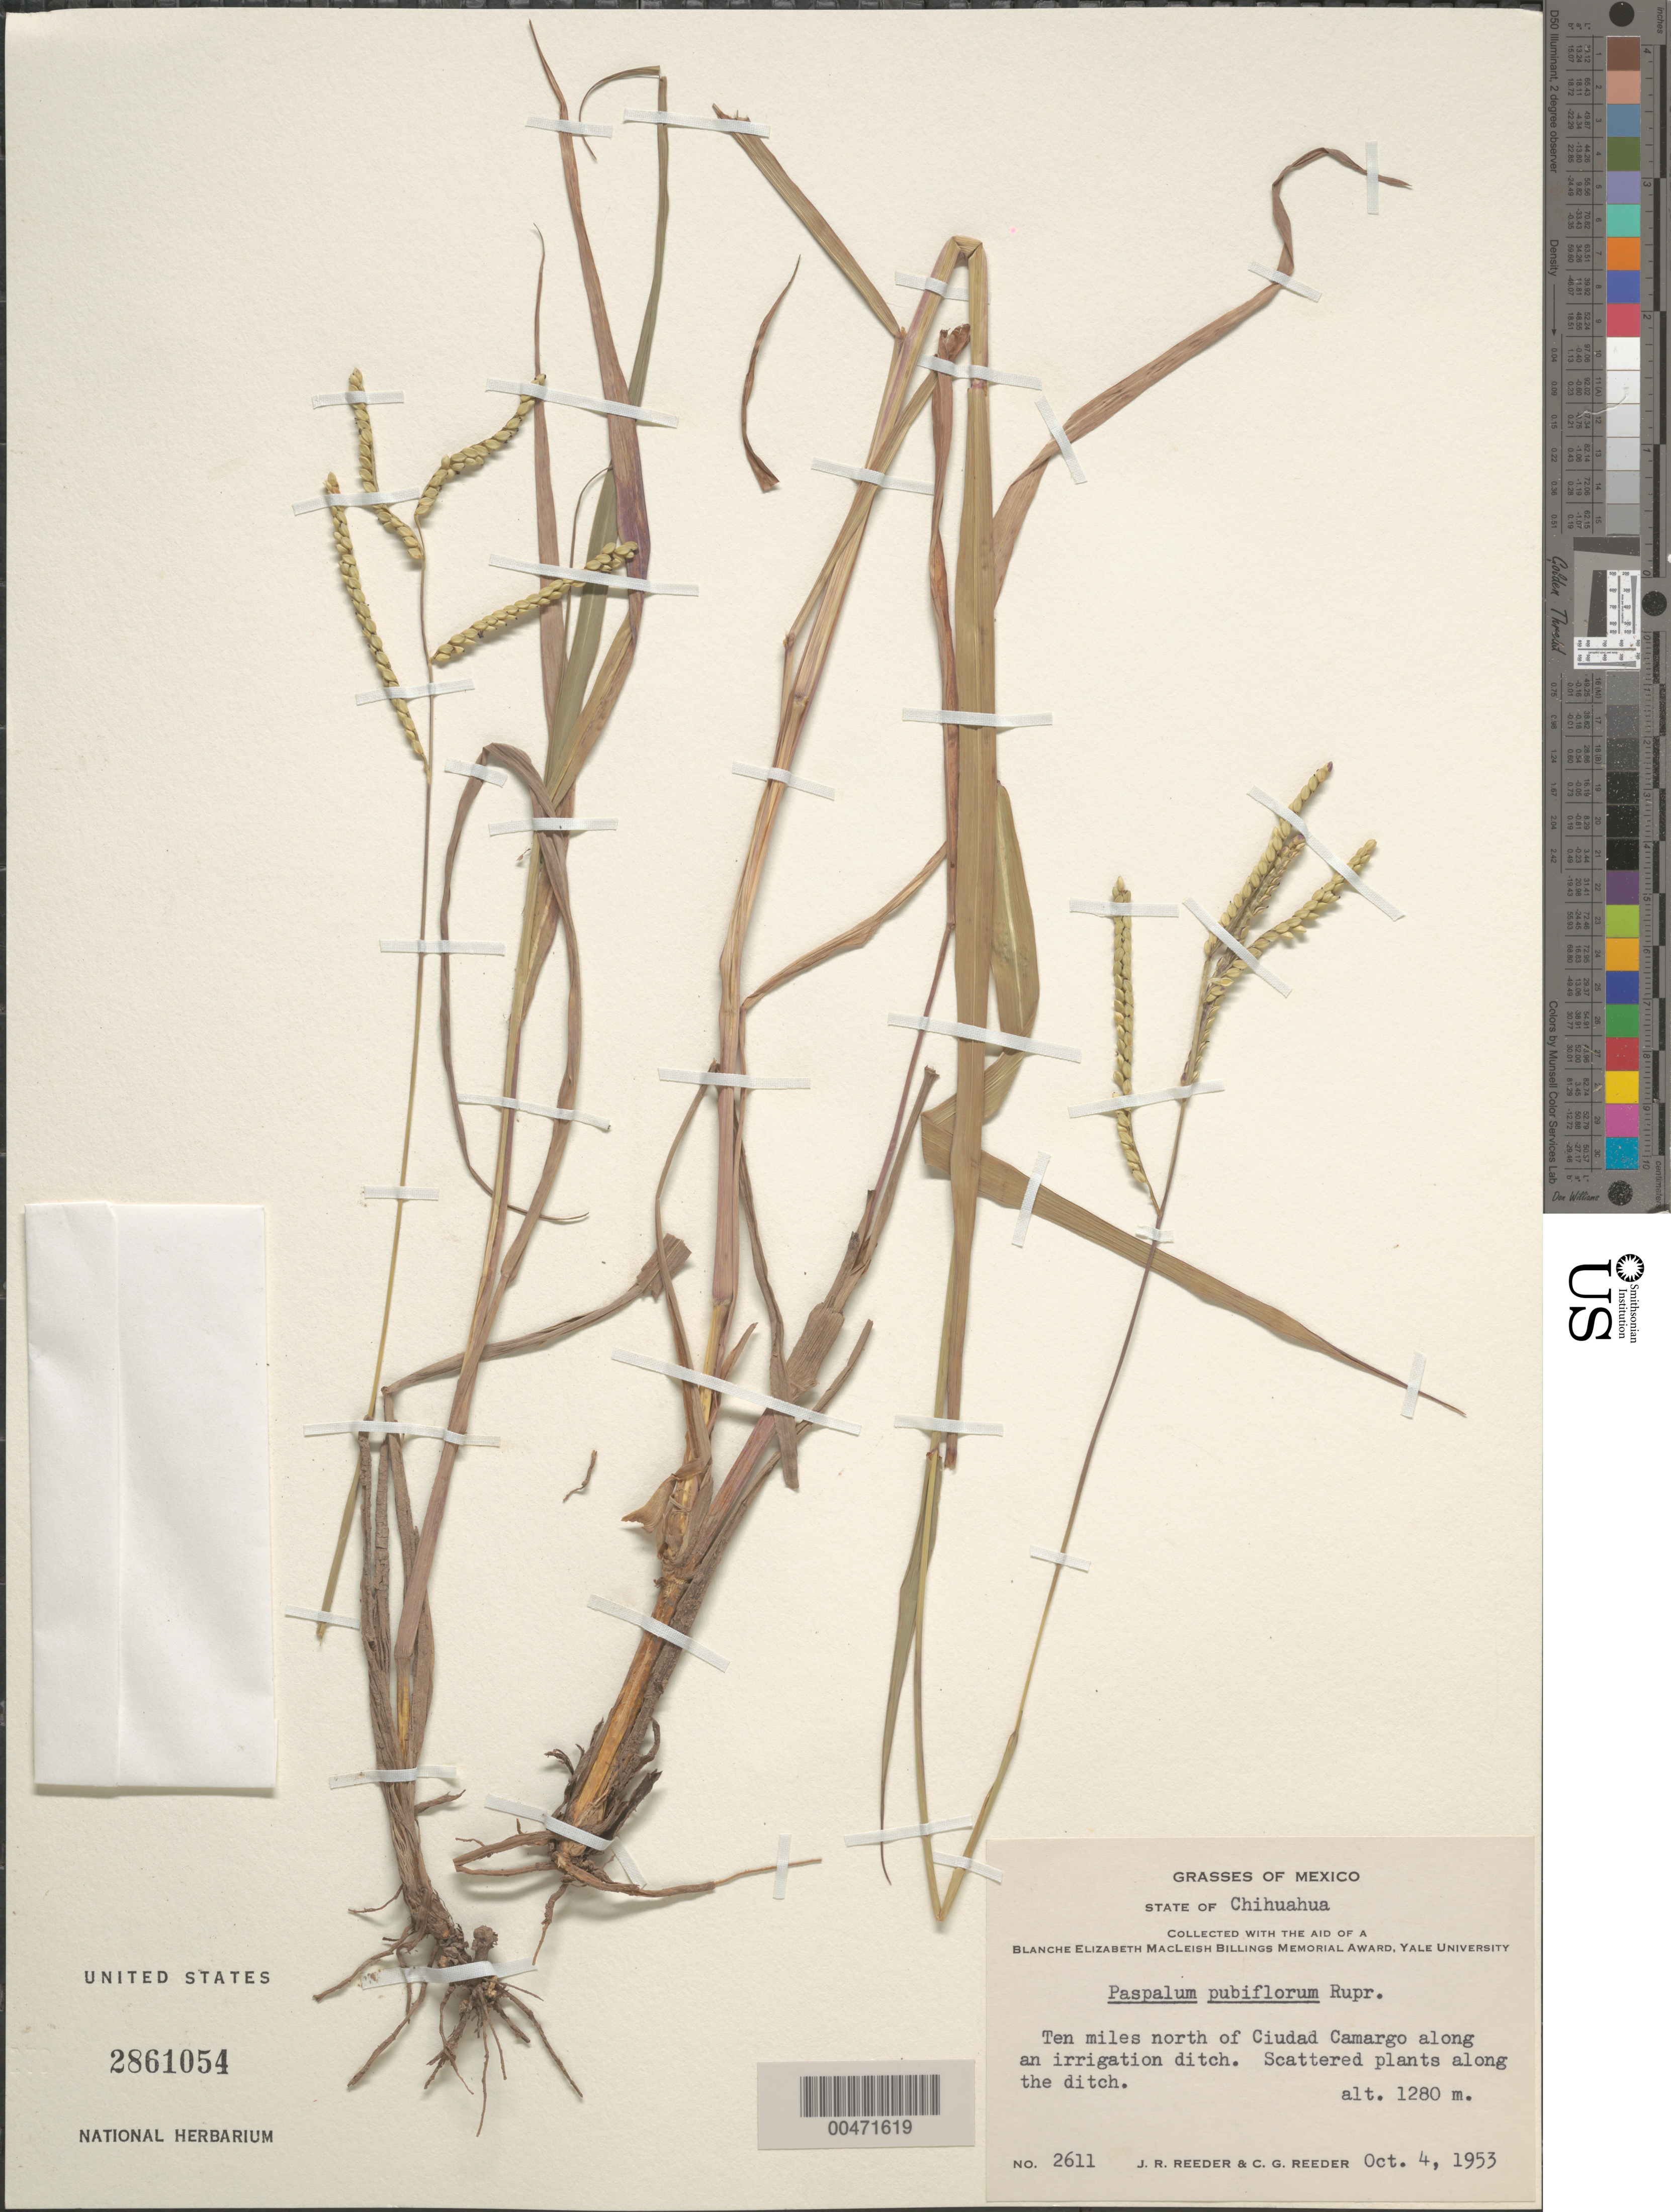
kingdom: Plantae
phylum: Tracheophyta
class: Liliopsida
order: Poales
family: Poaceae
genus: Paspalum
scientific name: Paspalum pubiflorum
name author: Rupr. ex E. Fourn.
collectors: J. R. Reeder & C. G. Reeder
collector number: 2611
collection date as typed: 4 Oct 1953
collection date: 1953-10-04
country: Mexico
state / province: Chihuahua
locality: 10 mi N of Ciudad Camargo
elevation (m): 1280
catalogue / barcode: US 2861054